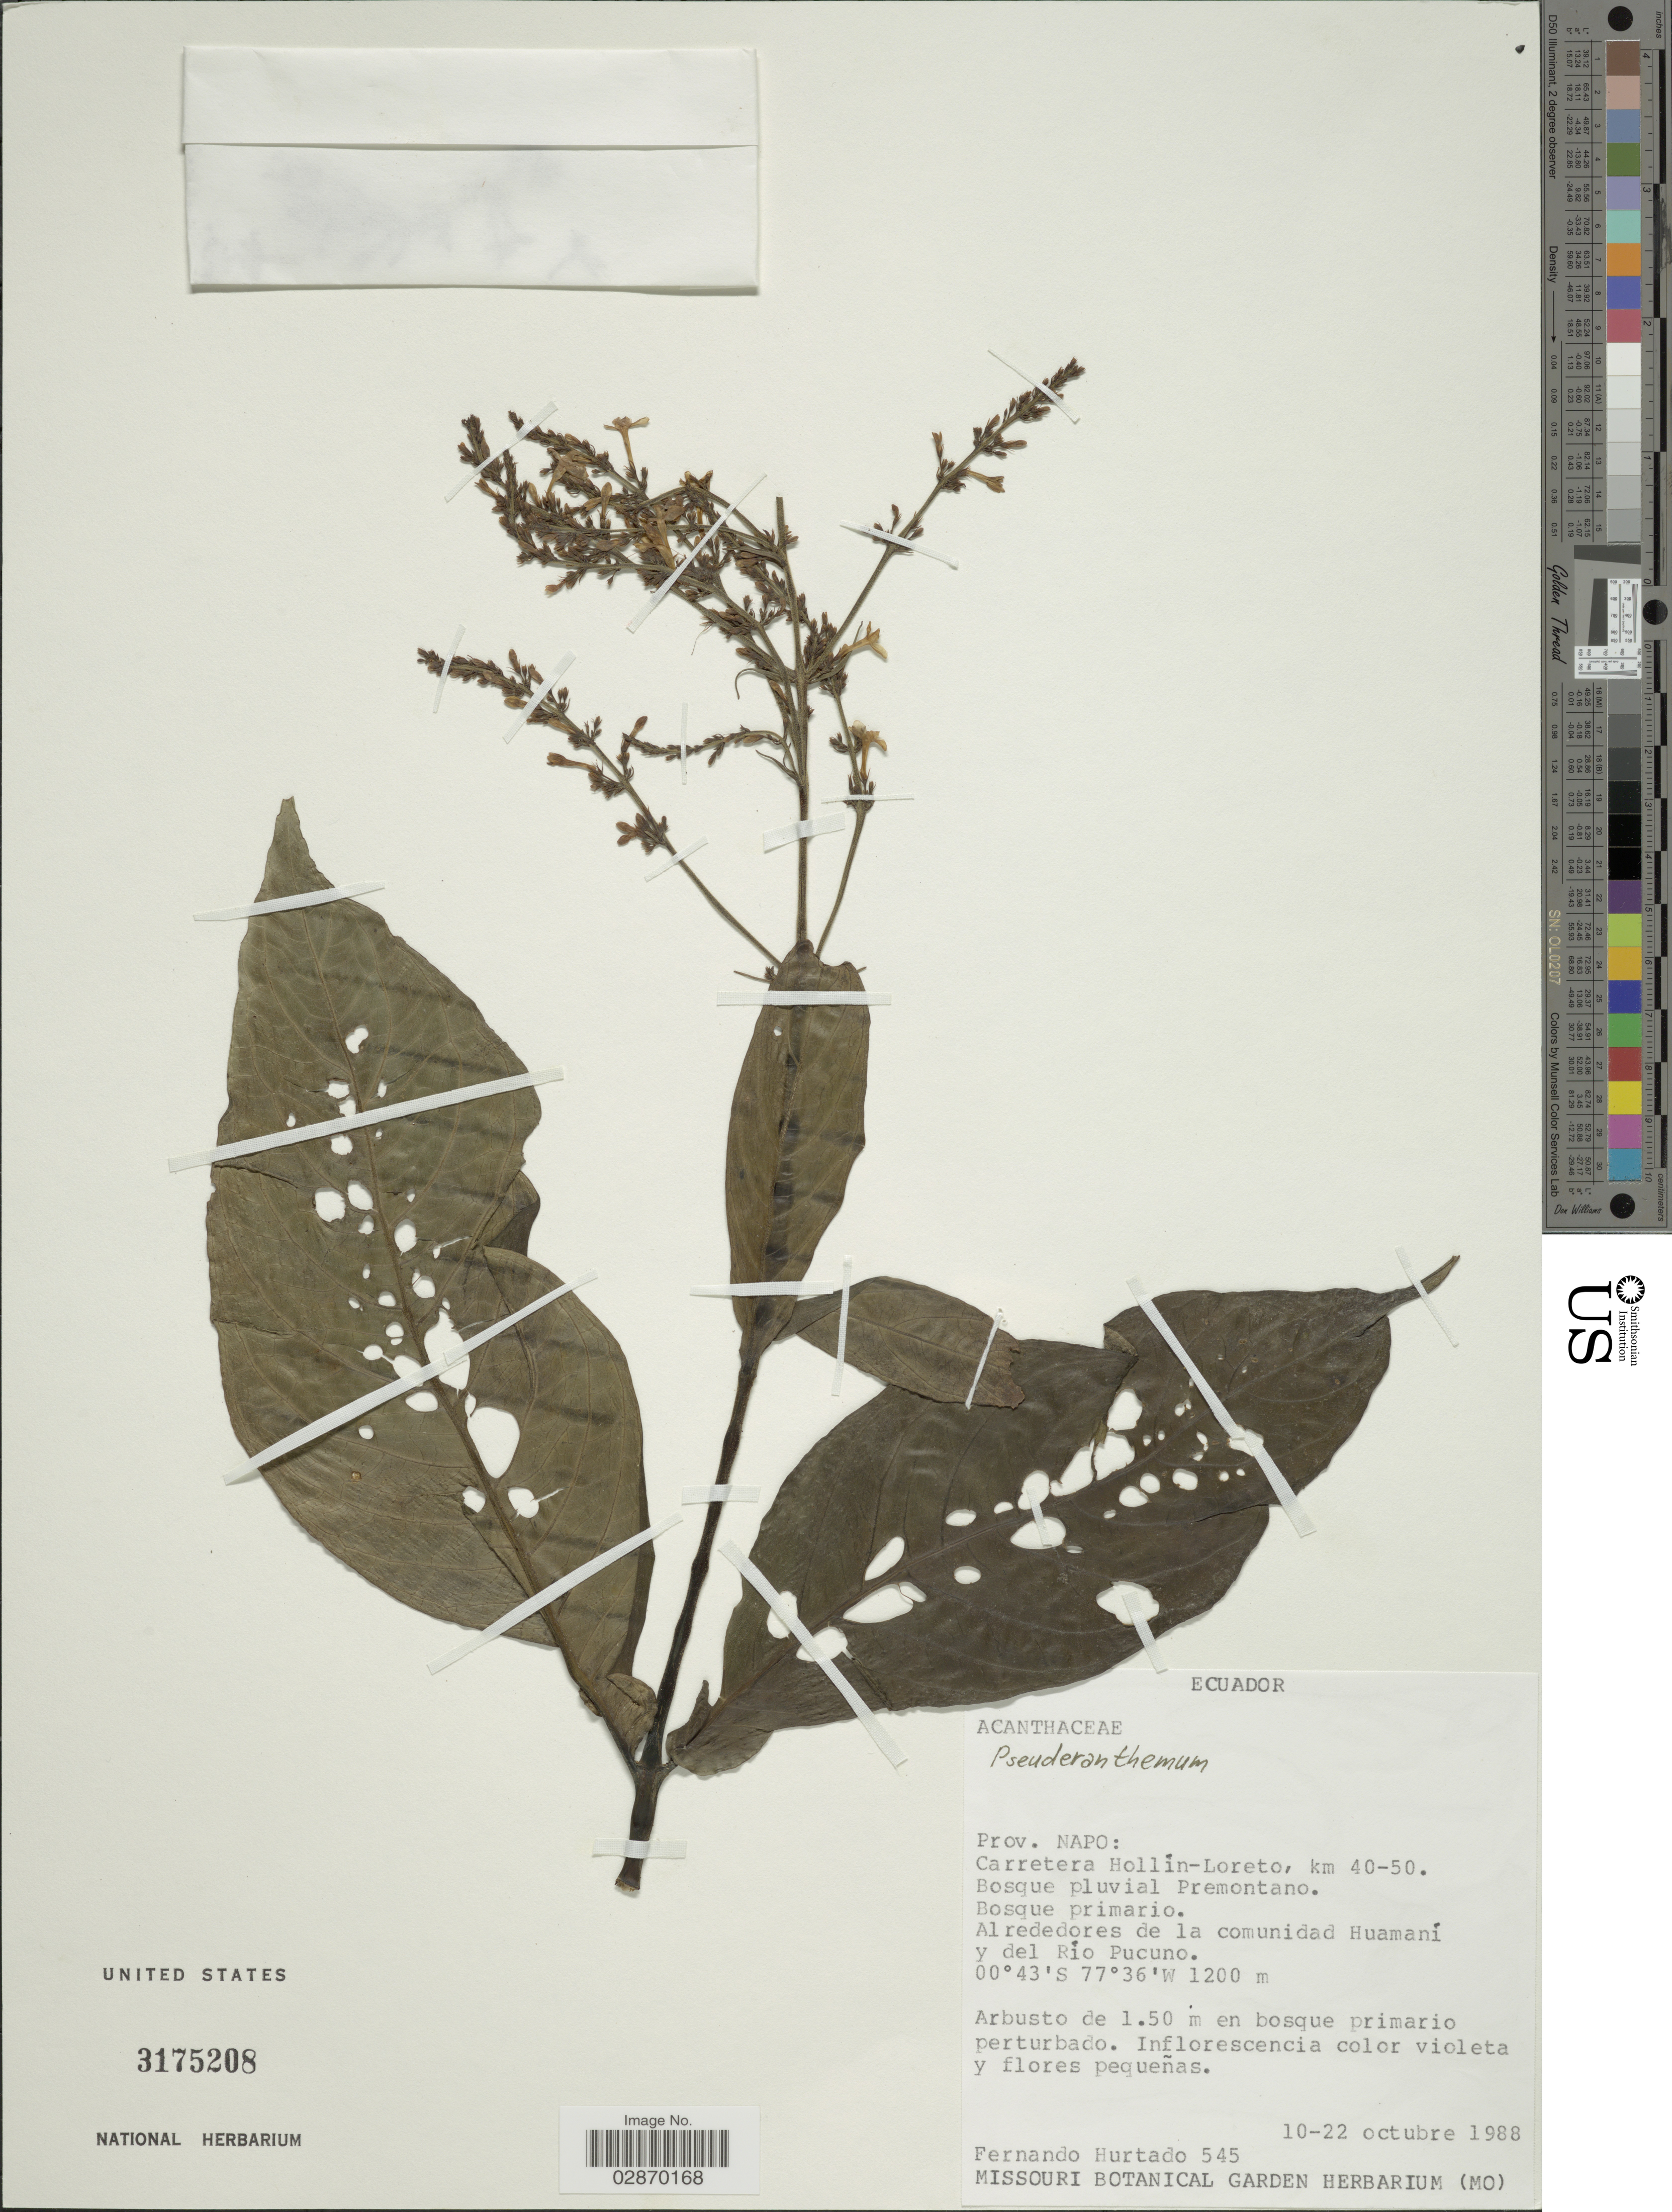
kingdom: Plantae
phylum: Tracheophyta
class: Magnoliopsida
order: Lamiales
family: Acanthaceae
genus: Pseuderanthemum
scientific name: Pseuderanthemum subauriculatum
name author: Mildbr.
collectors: F. Hurtado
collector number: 545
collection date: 1988-10-10/1988-10-22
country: Ecuador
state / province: Napo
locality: Carretera Hollin-Loreto, km 40-50. Alrededores de la comunidad Huamaní y del Río Pucuno.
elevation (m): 1200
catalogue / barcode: US 3175208